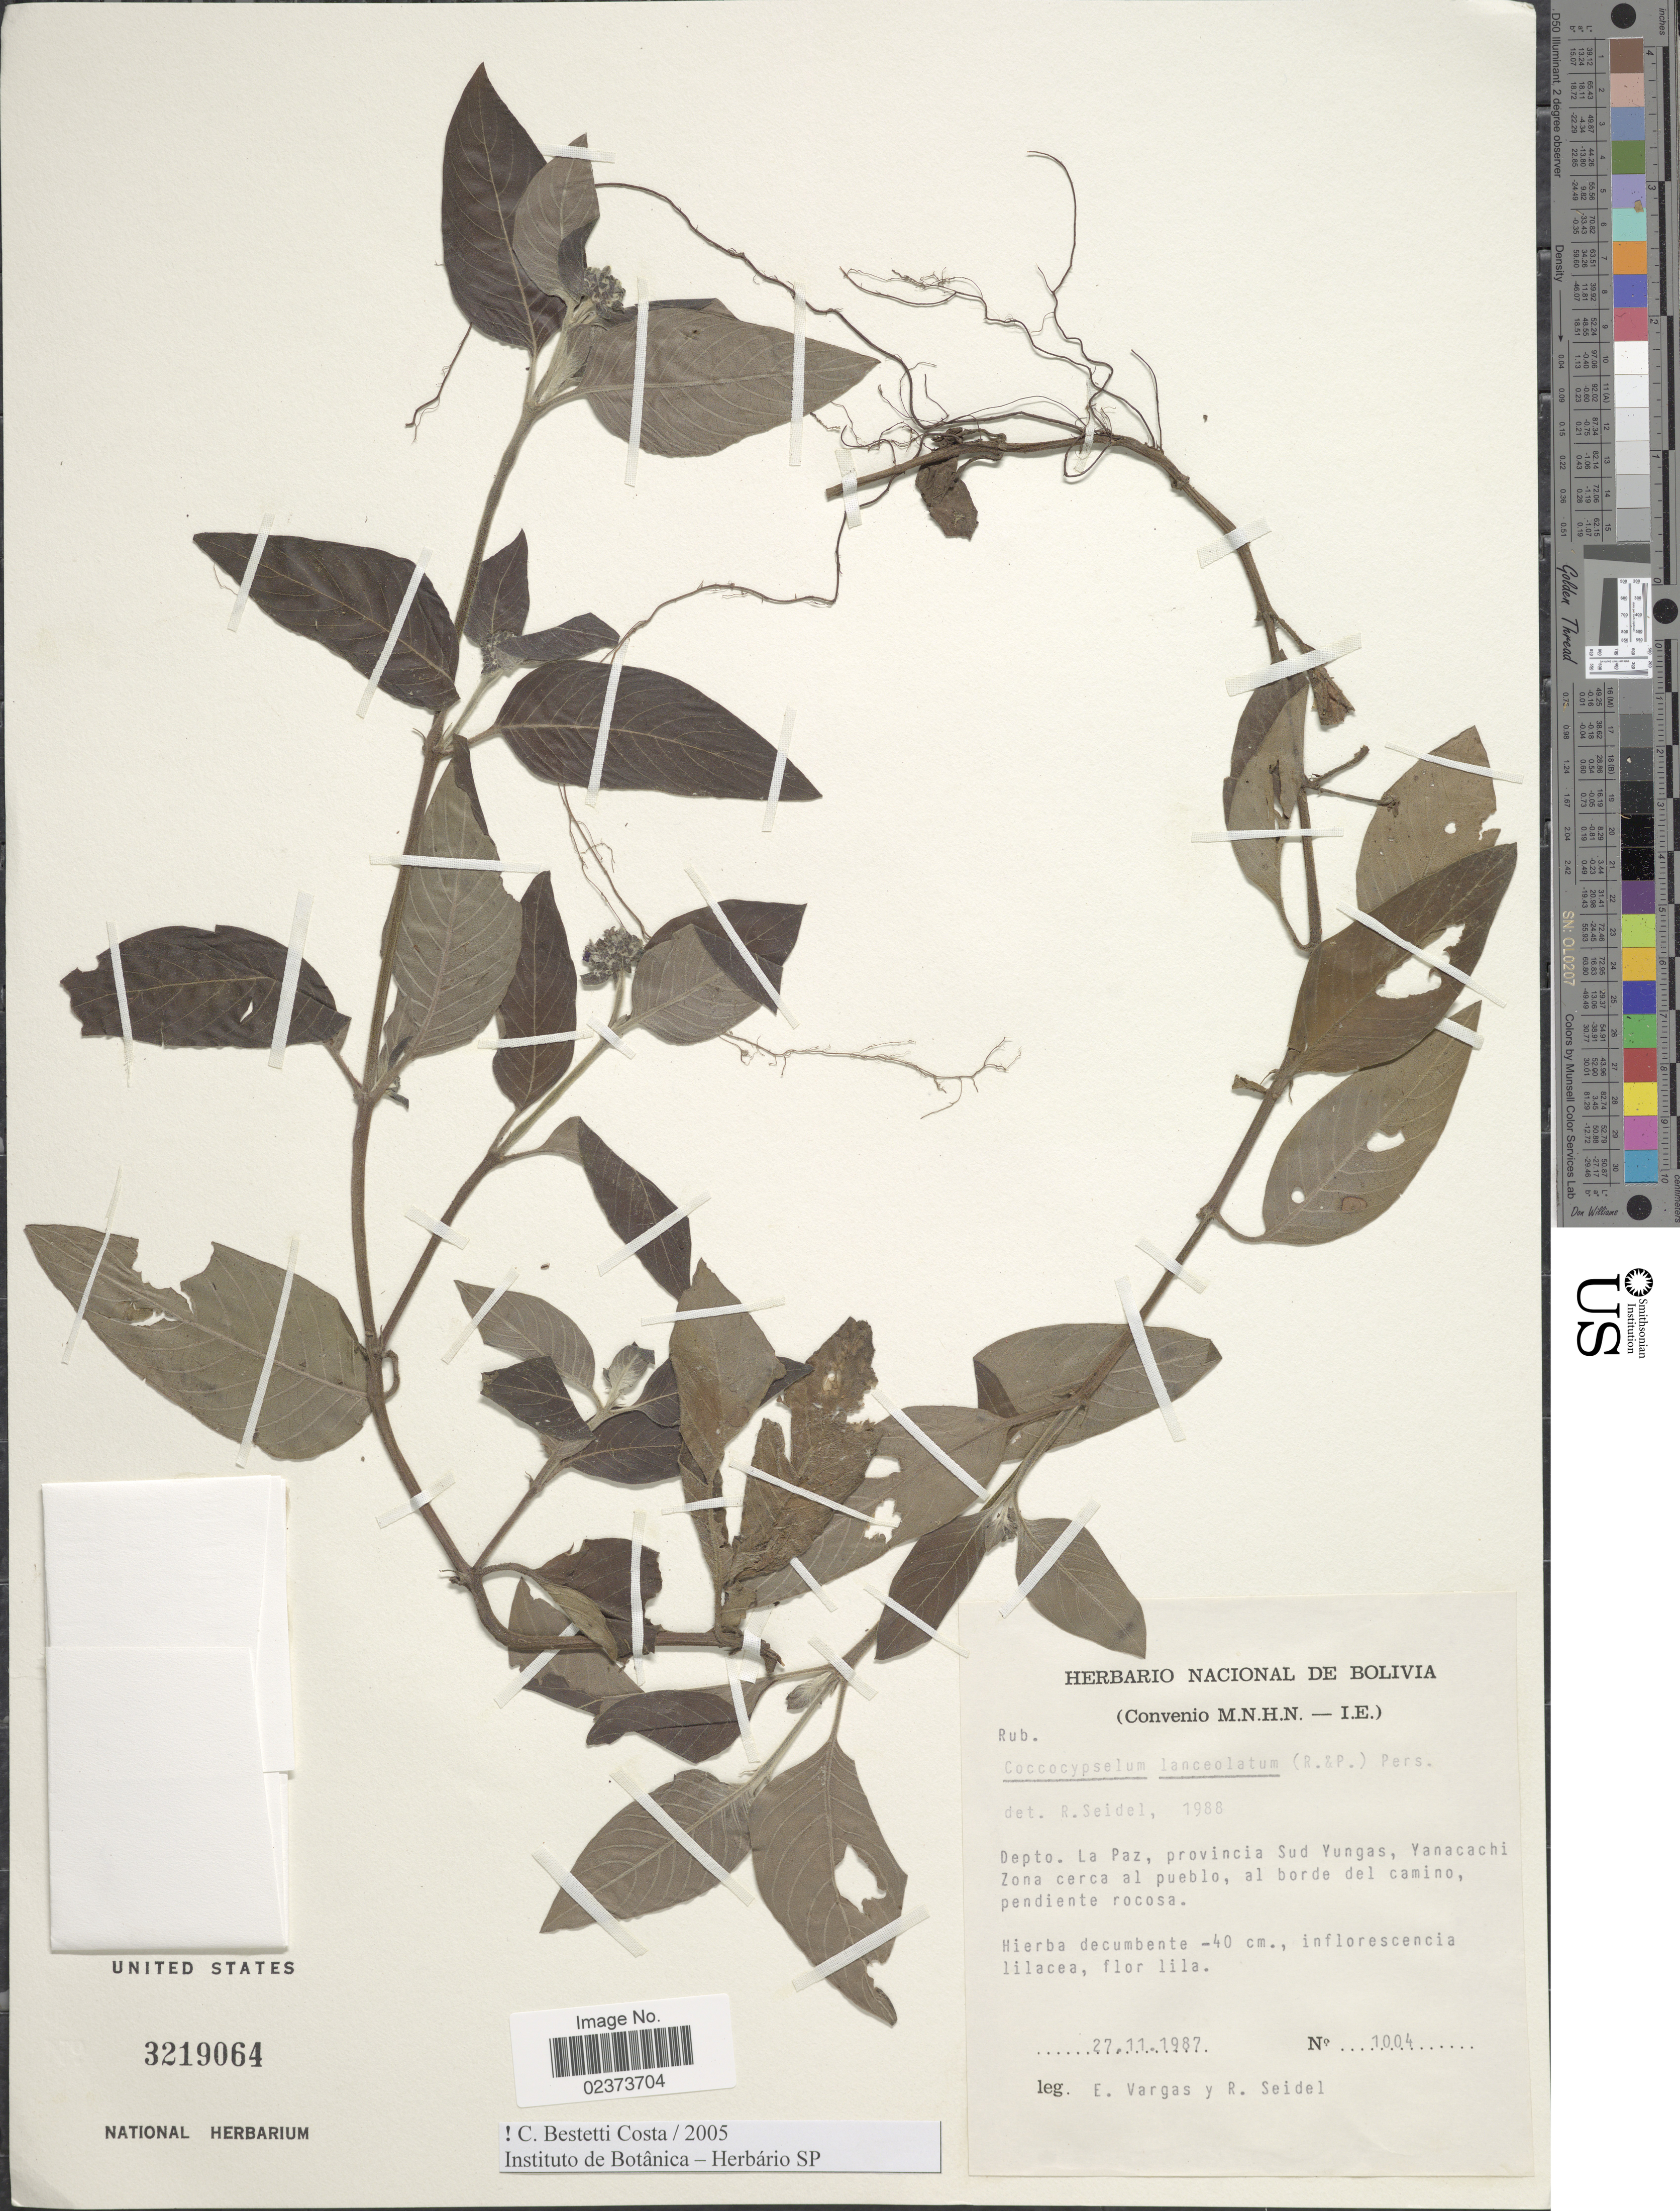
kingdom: Plantae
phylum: Tracheophyta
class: Magnoliopsida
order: Gentianales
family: Rubiaceae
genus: Coccocypselum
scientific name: Coccocypselum lanceolatum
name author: (Ruiz & Pav.) Pers.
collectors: E. Vargas & R. Seidel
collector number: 1004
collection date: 1987-11-27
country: Bolivia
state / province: La Paz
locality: Depto. La Paz, provincia Sud Yungas, Yanacachi Zona cerca al pueblo, al borde del camino, pendiente rocosa.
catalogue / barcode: US 3219064